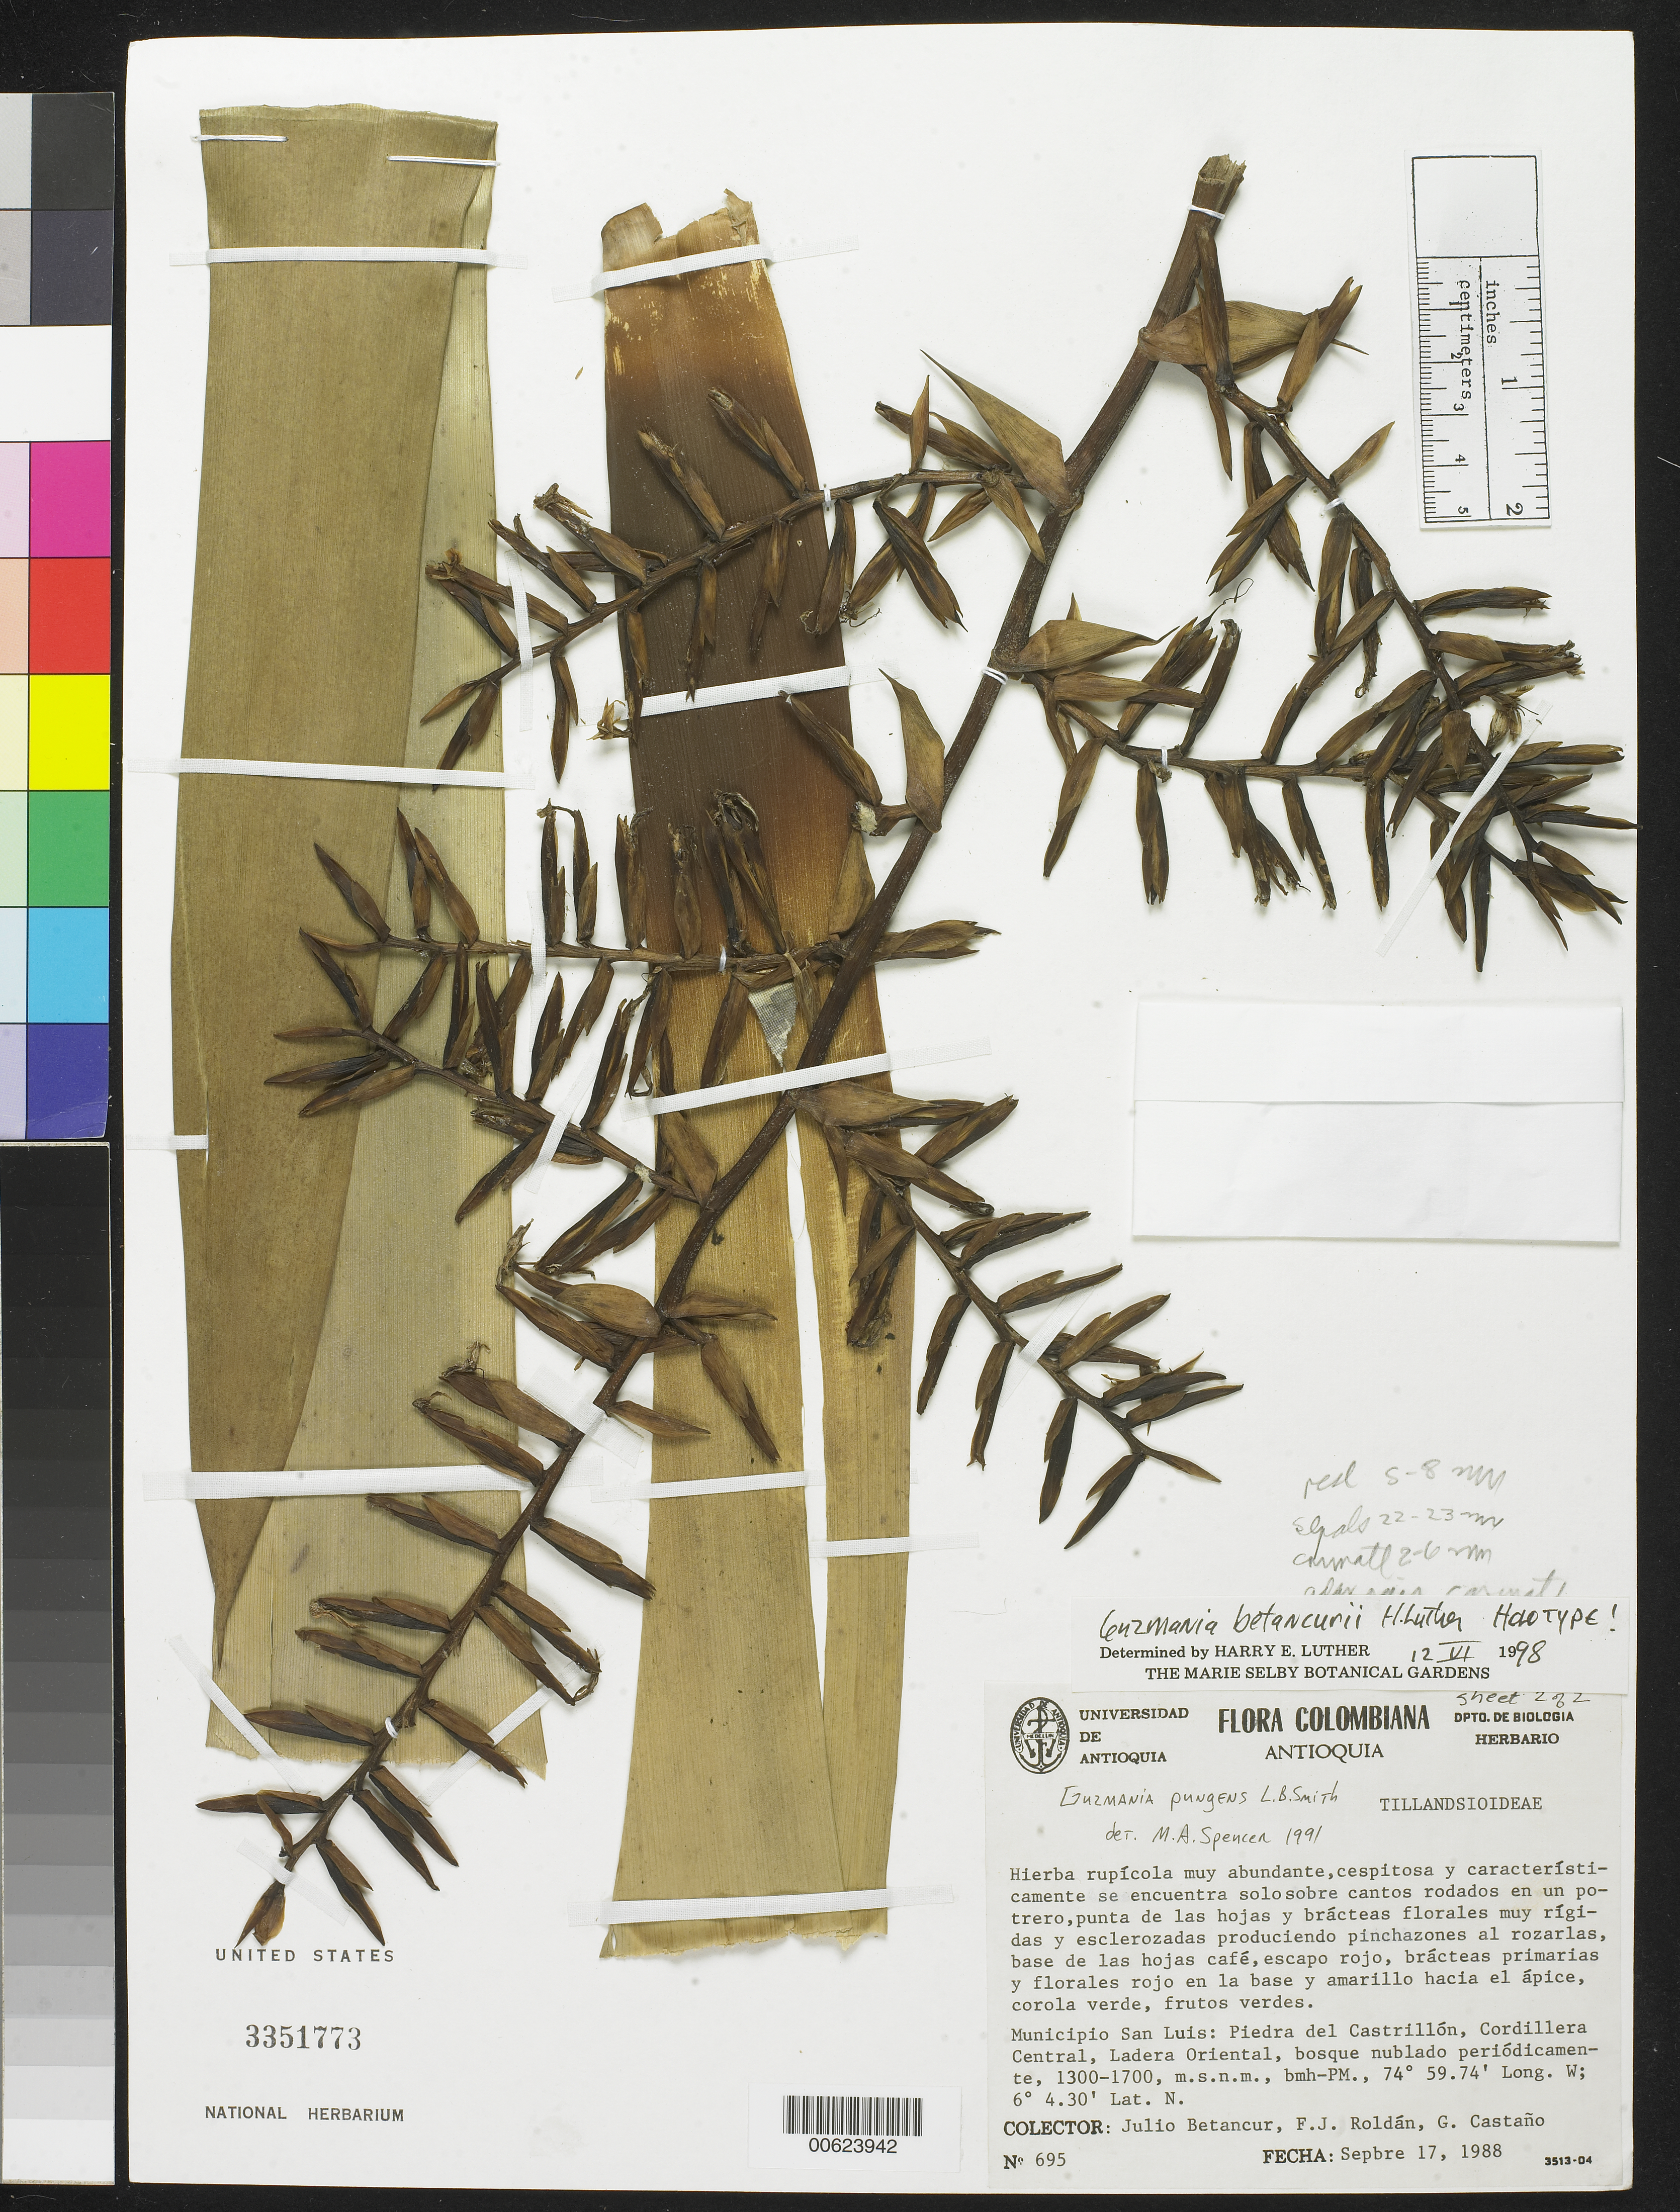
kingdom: Plantae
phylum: Tracheophyta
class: Liliopsida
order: Poales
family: Bromeliaceae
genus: Guzmania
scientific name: Guzmania betancurii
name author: H. Luther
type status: Holotype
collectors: J. C. Betancur, F. J. Roldán & G. Castano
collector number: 695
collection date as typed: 17 Sep 1988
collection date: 1988-09-17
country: Colombia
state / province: Antioquia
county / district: San Luis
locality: Piedra del Castrillon, Cordillera Central, Ladera Oriental.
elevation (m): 1300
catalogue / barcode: US 3351772